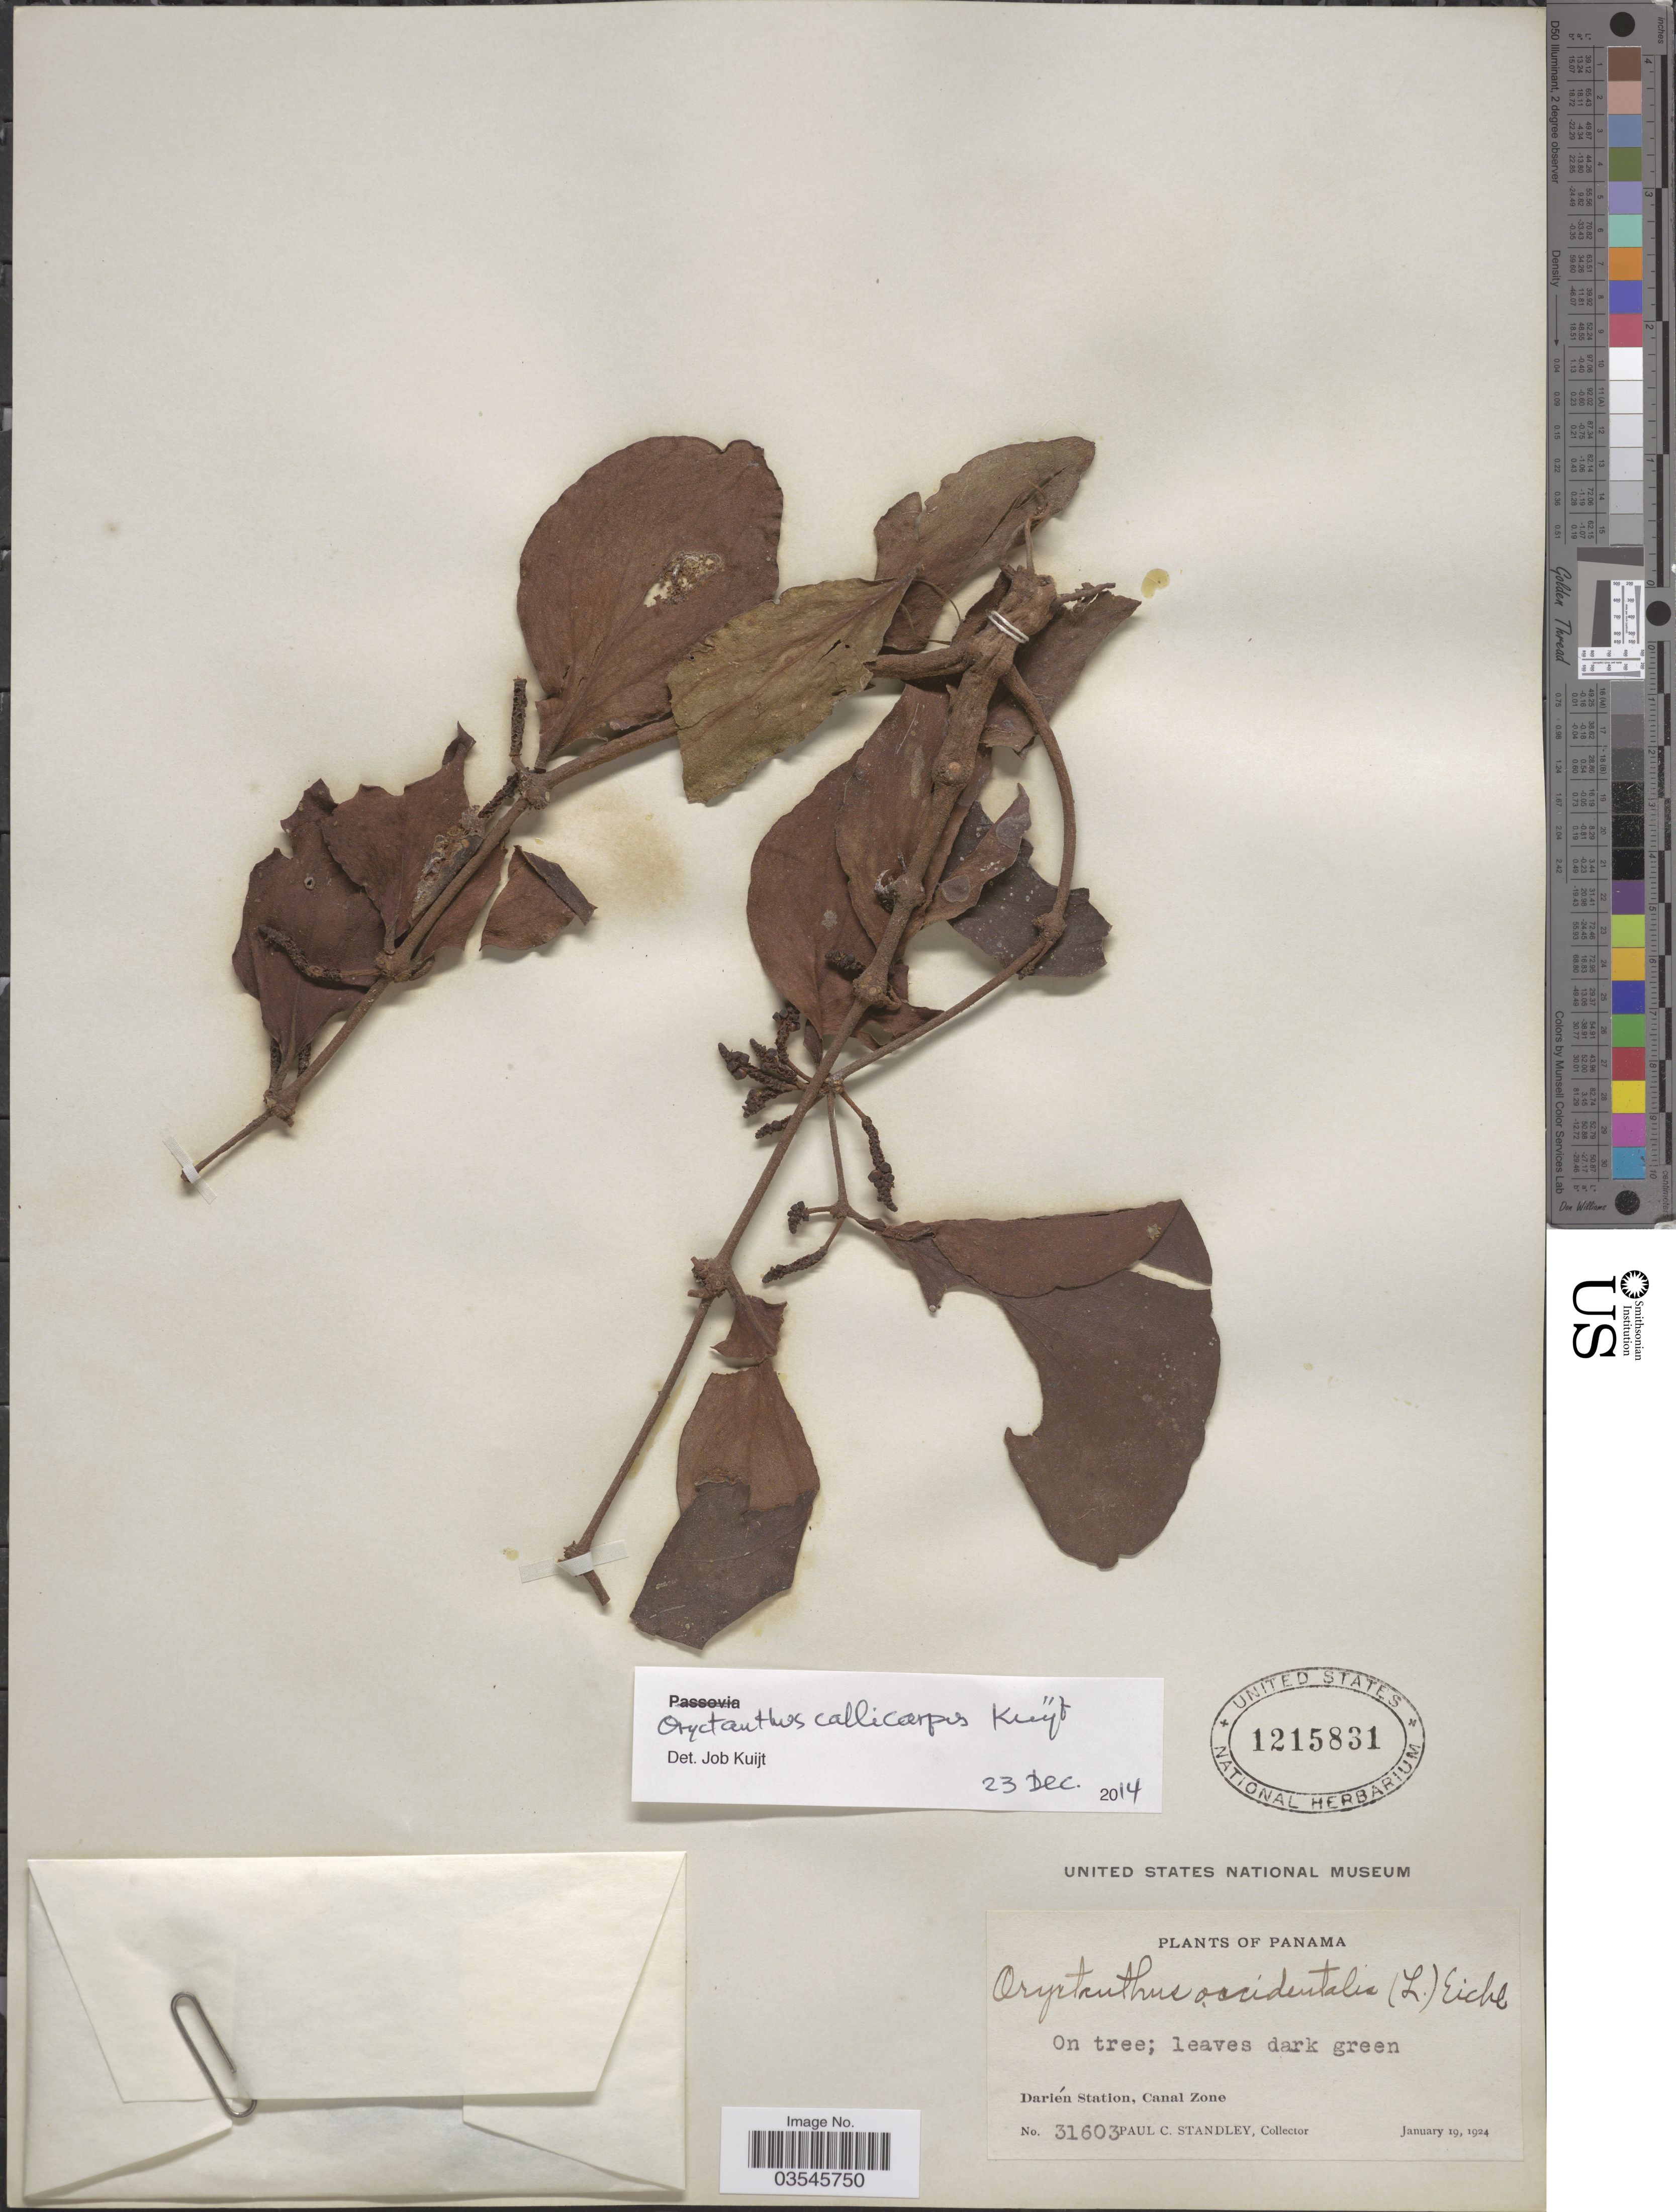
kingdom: Plantae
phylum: Tracheophyta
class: Magnoliopsida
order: Santalales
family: Loranthaceae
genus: Oryctanthus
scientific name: Oryctanthus callicarpus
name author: Kuijt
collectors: P. C. Standley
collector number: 31603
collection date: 1924-01-19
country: Panama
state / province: Colón / Panamá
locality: Darién Station, Canal Zone.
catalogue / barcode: US 1215831